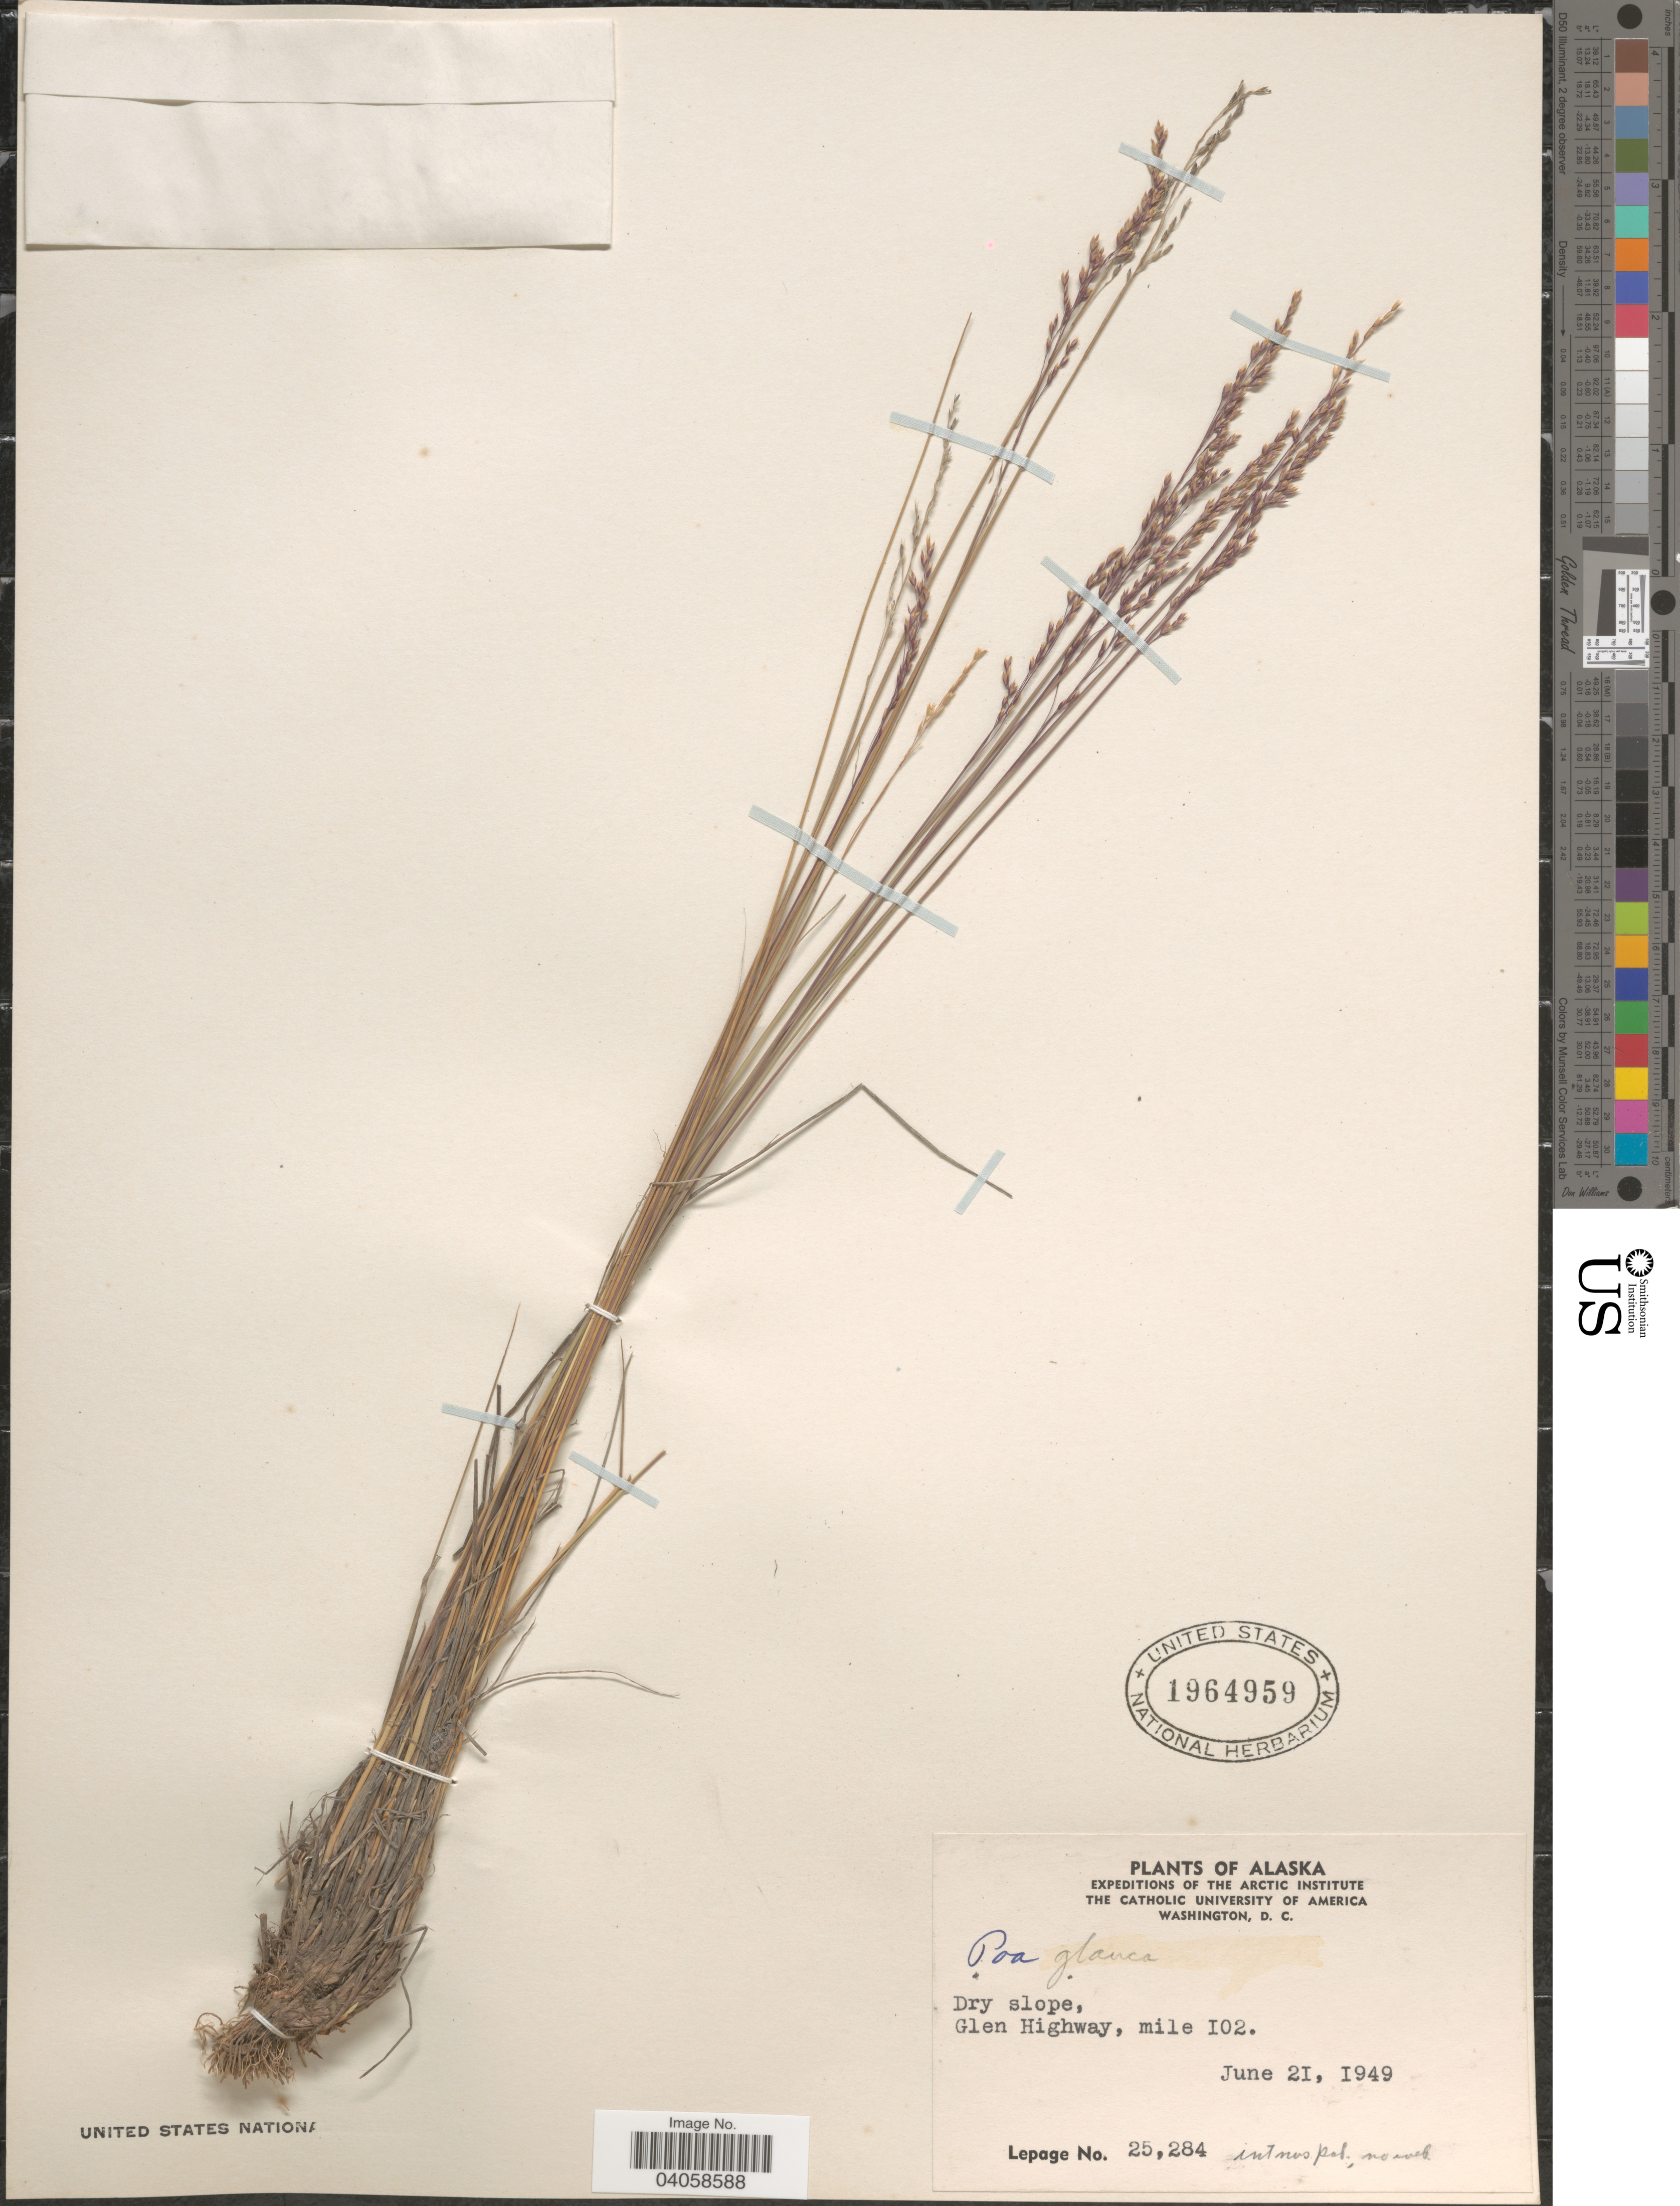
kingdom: Plantae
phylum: Tracheophyta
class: Liliopsida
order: Poales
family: Poaceae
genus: Poa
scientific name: Poa glauca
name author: Vahl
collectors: -. LePage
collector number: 25284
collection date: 1949-06-21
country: United States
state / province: Alaska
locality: Dry slope, Glen Highway. mile 102.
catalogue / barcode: US 1964959